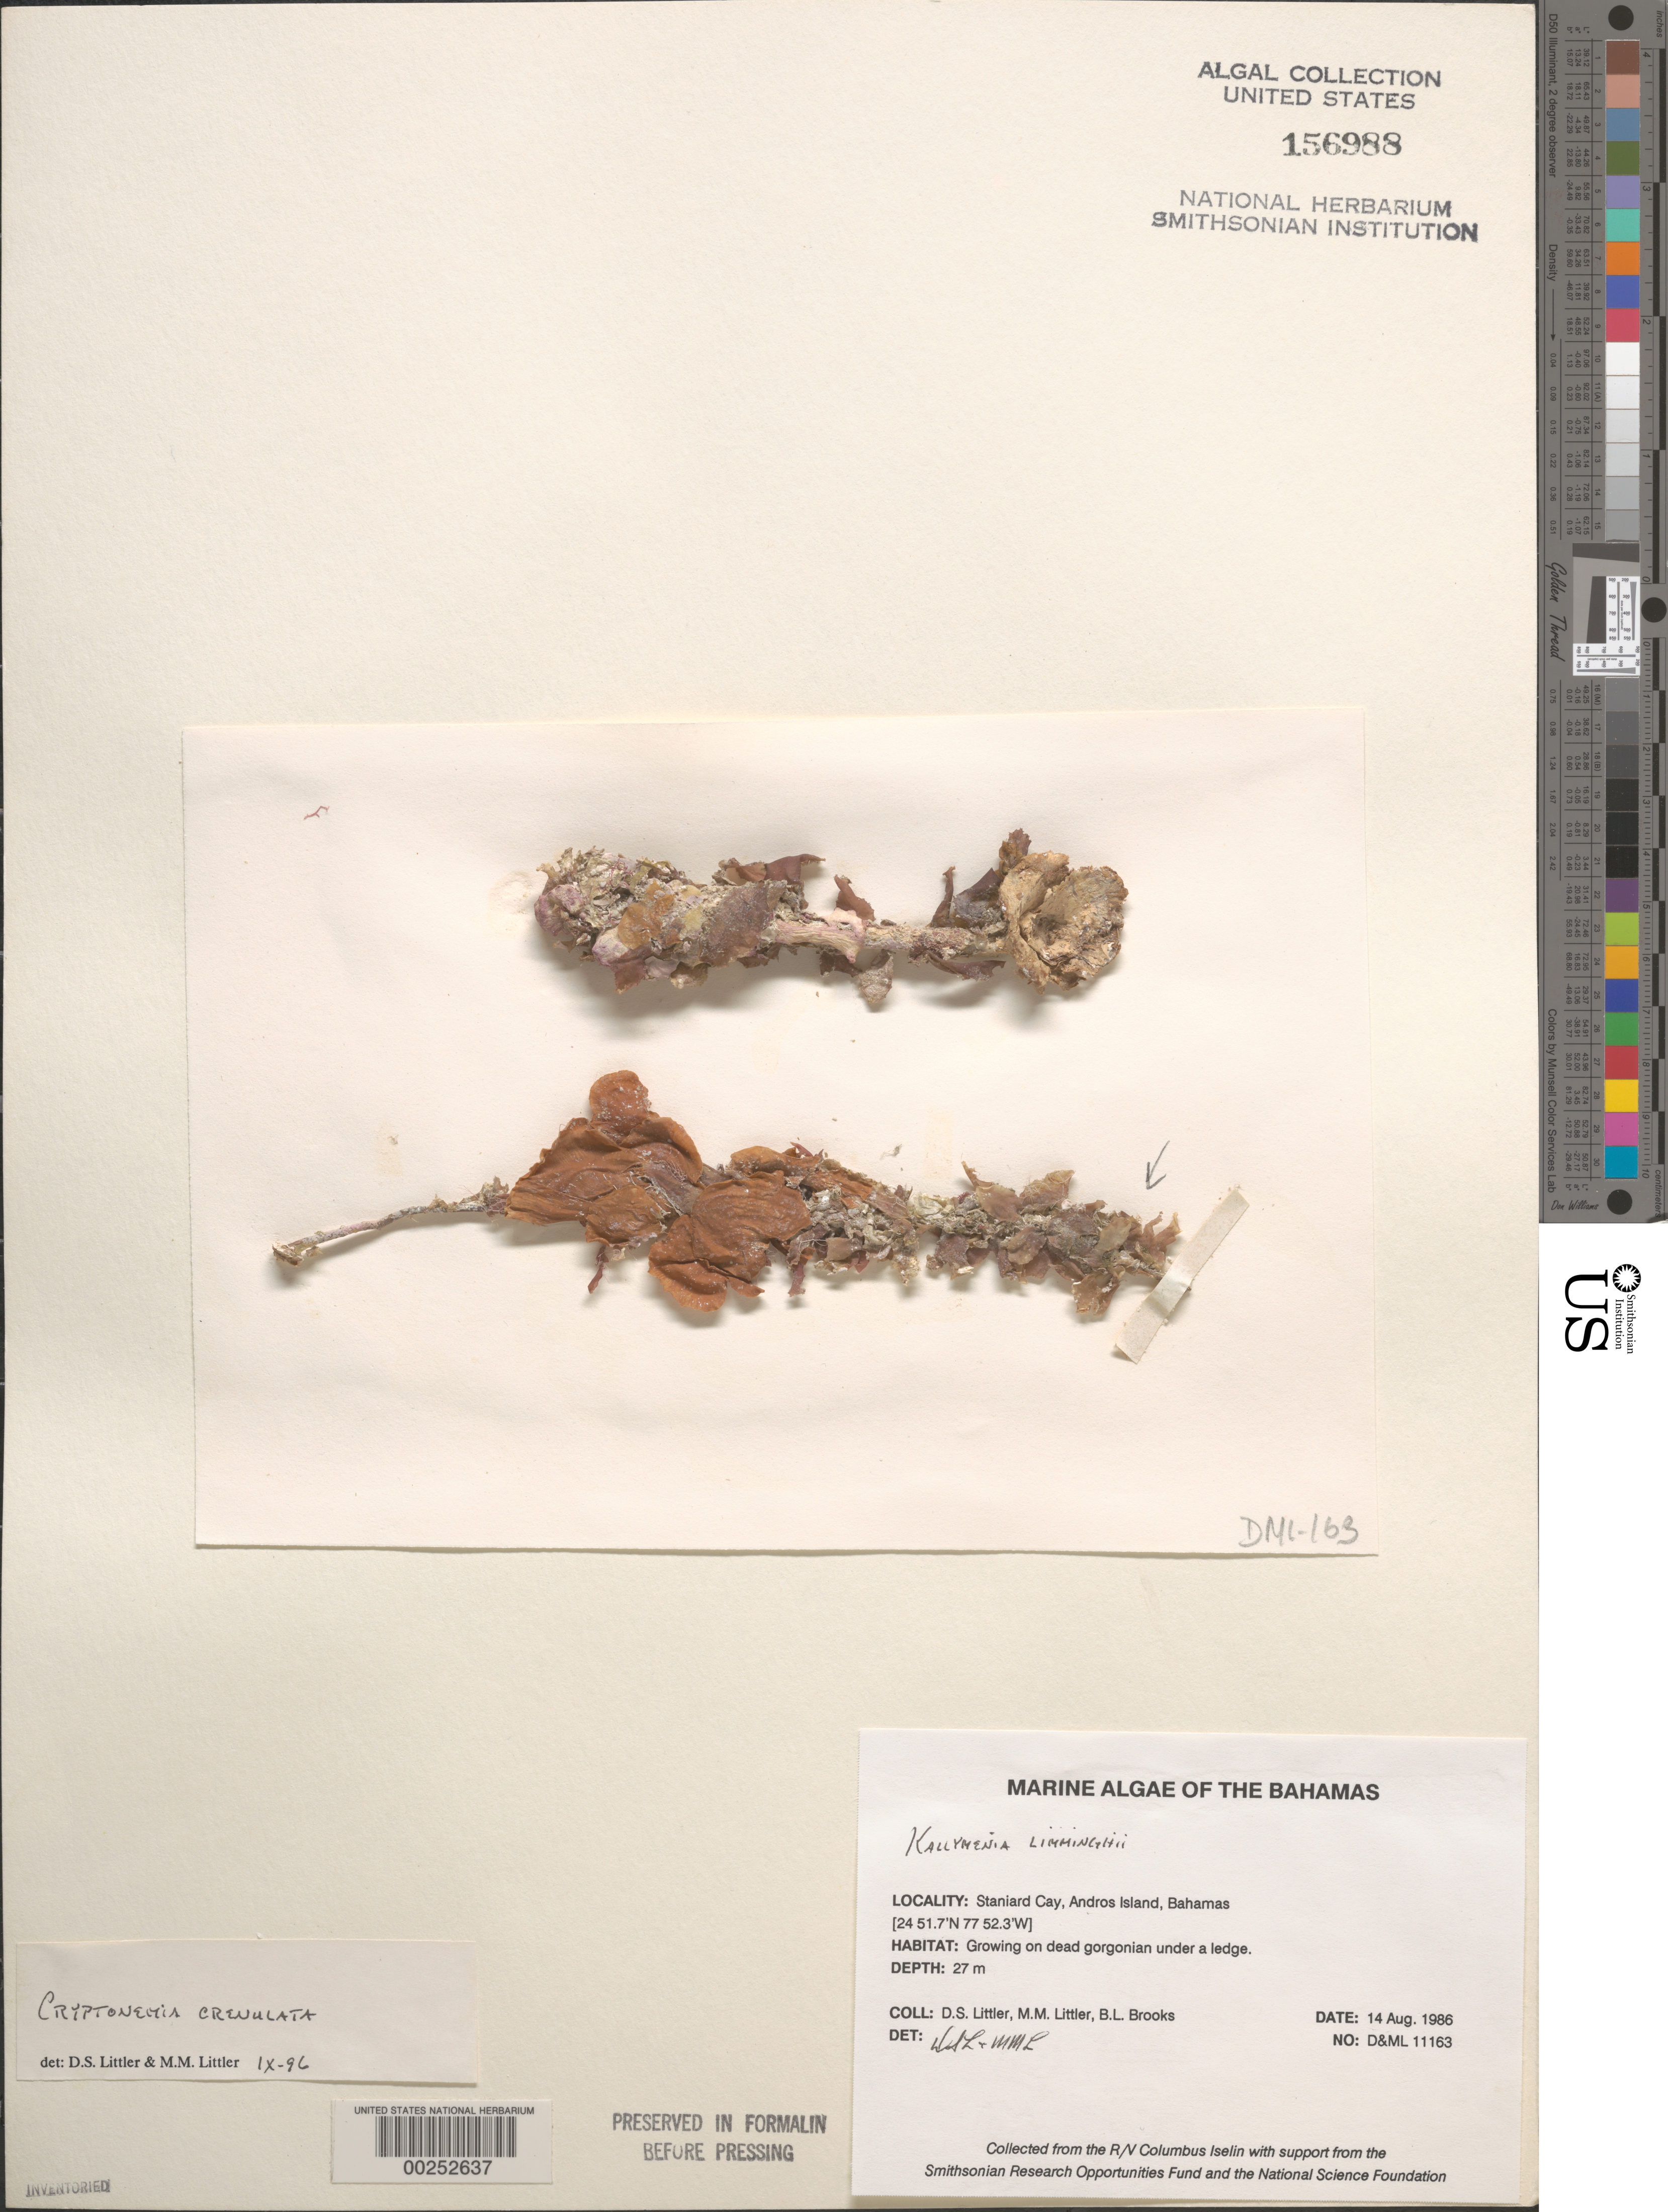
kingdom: Plantae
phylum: Rhodophyta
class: Florideophyceae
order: Gigartinales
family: Kallymeniaceae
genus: Kallymenia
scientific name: Kallymenia limminghei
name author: Mont.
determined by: Littler, D. S.; Littler, M. M.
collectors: D. S. Littler, M. M. Littler & B. Brooks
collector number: D&ML 11163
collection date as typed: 14 Aug 1986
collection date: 1986-08-14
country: Bahamas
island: Staniard Cay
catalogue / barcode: US 156988